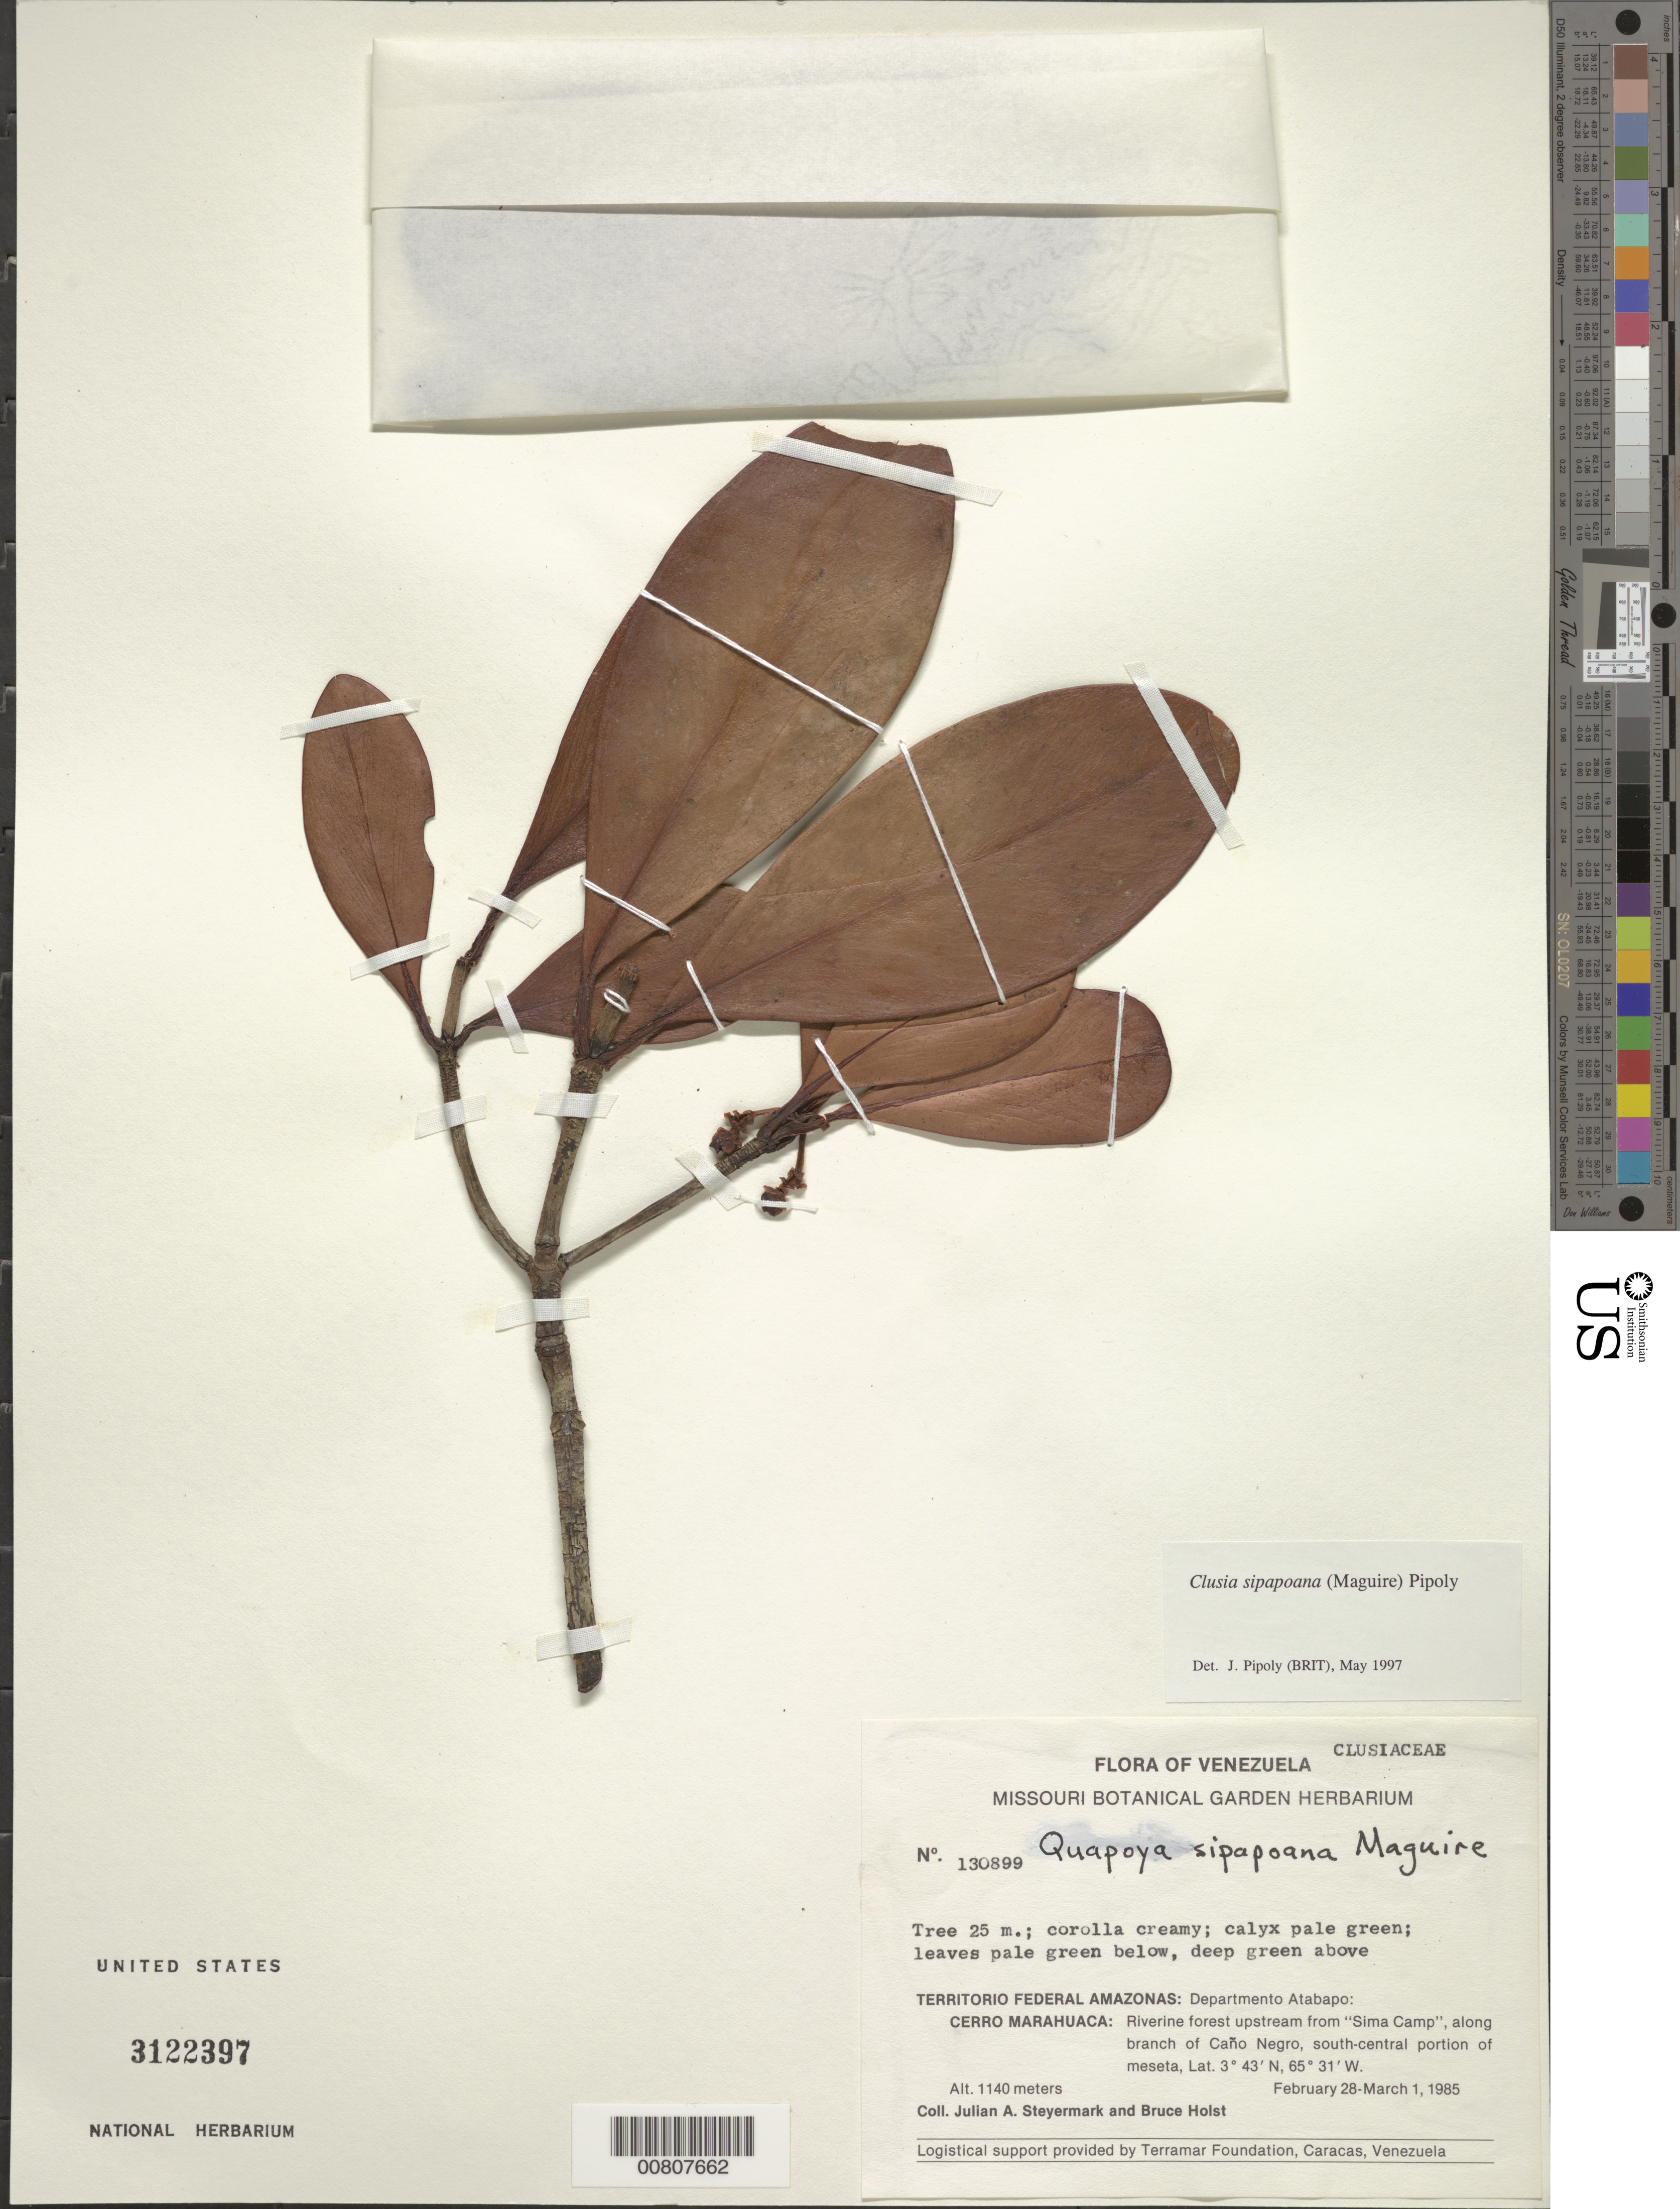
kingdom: Plantae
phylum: Tracheophyta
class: Magnoliopsida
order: Malpighiales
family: Clusiaceae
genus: Clusia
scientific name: Clusia sipapoana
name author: (Maguire) Pipoly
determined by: Pipoly, J. J., III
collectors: J. Steyermark & B. Holst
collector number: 130899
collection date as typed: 28-Feb-85 to 1-Mar-85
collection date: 1985-02-28/1985-03-01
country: Venezuela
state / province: Amazonas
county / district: Atabapo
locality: Cerro Marahuaca; riverine forest upstream from "Sima Camp", along branch of Caño Negro, south-central portion of meseta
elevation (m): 1140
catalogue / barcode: US 3122397